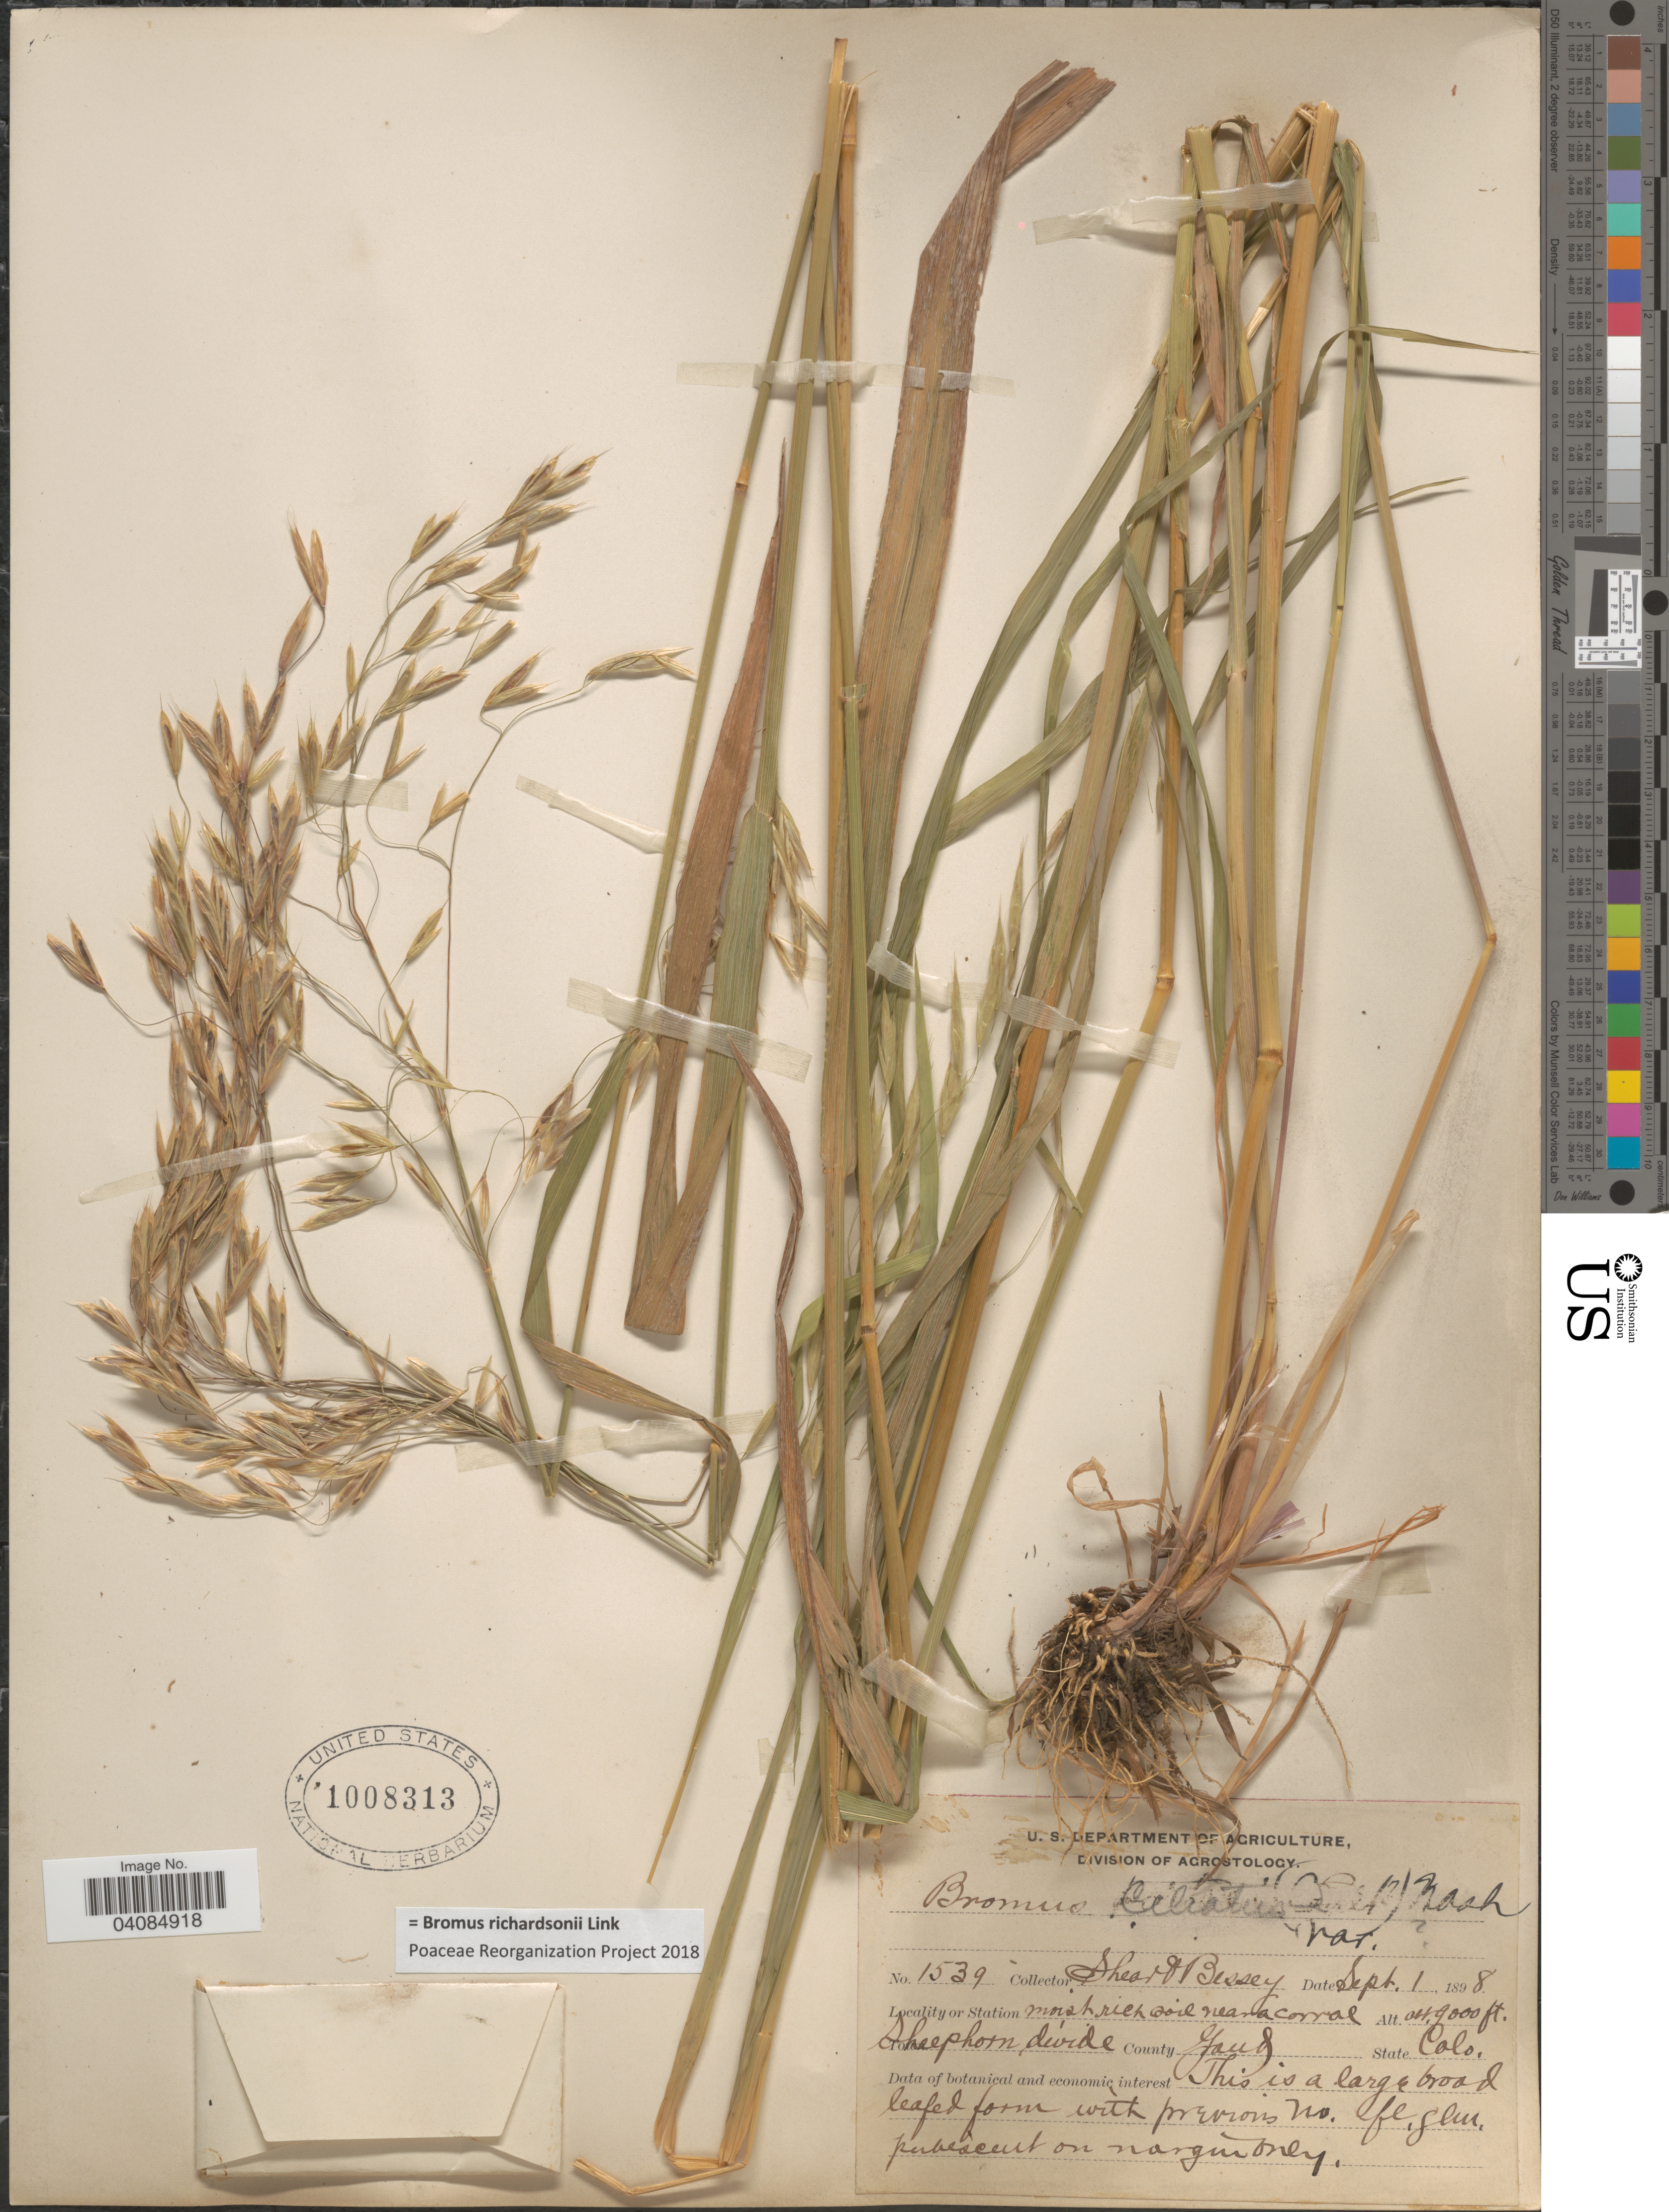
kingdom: Plantae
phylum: Tracheophyta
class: Liliopsida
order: Poales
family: Poaceae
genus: Bromus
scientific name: Bromus racemosus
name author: L.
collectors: -- Shear & -. Bessey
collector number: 1539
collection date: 1898-09-01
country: United States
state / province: Colorado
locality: Moist rich soil near a corral. Sheephorn divide. County Grand.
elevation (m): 2743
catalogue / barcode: US 1008313